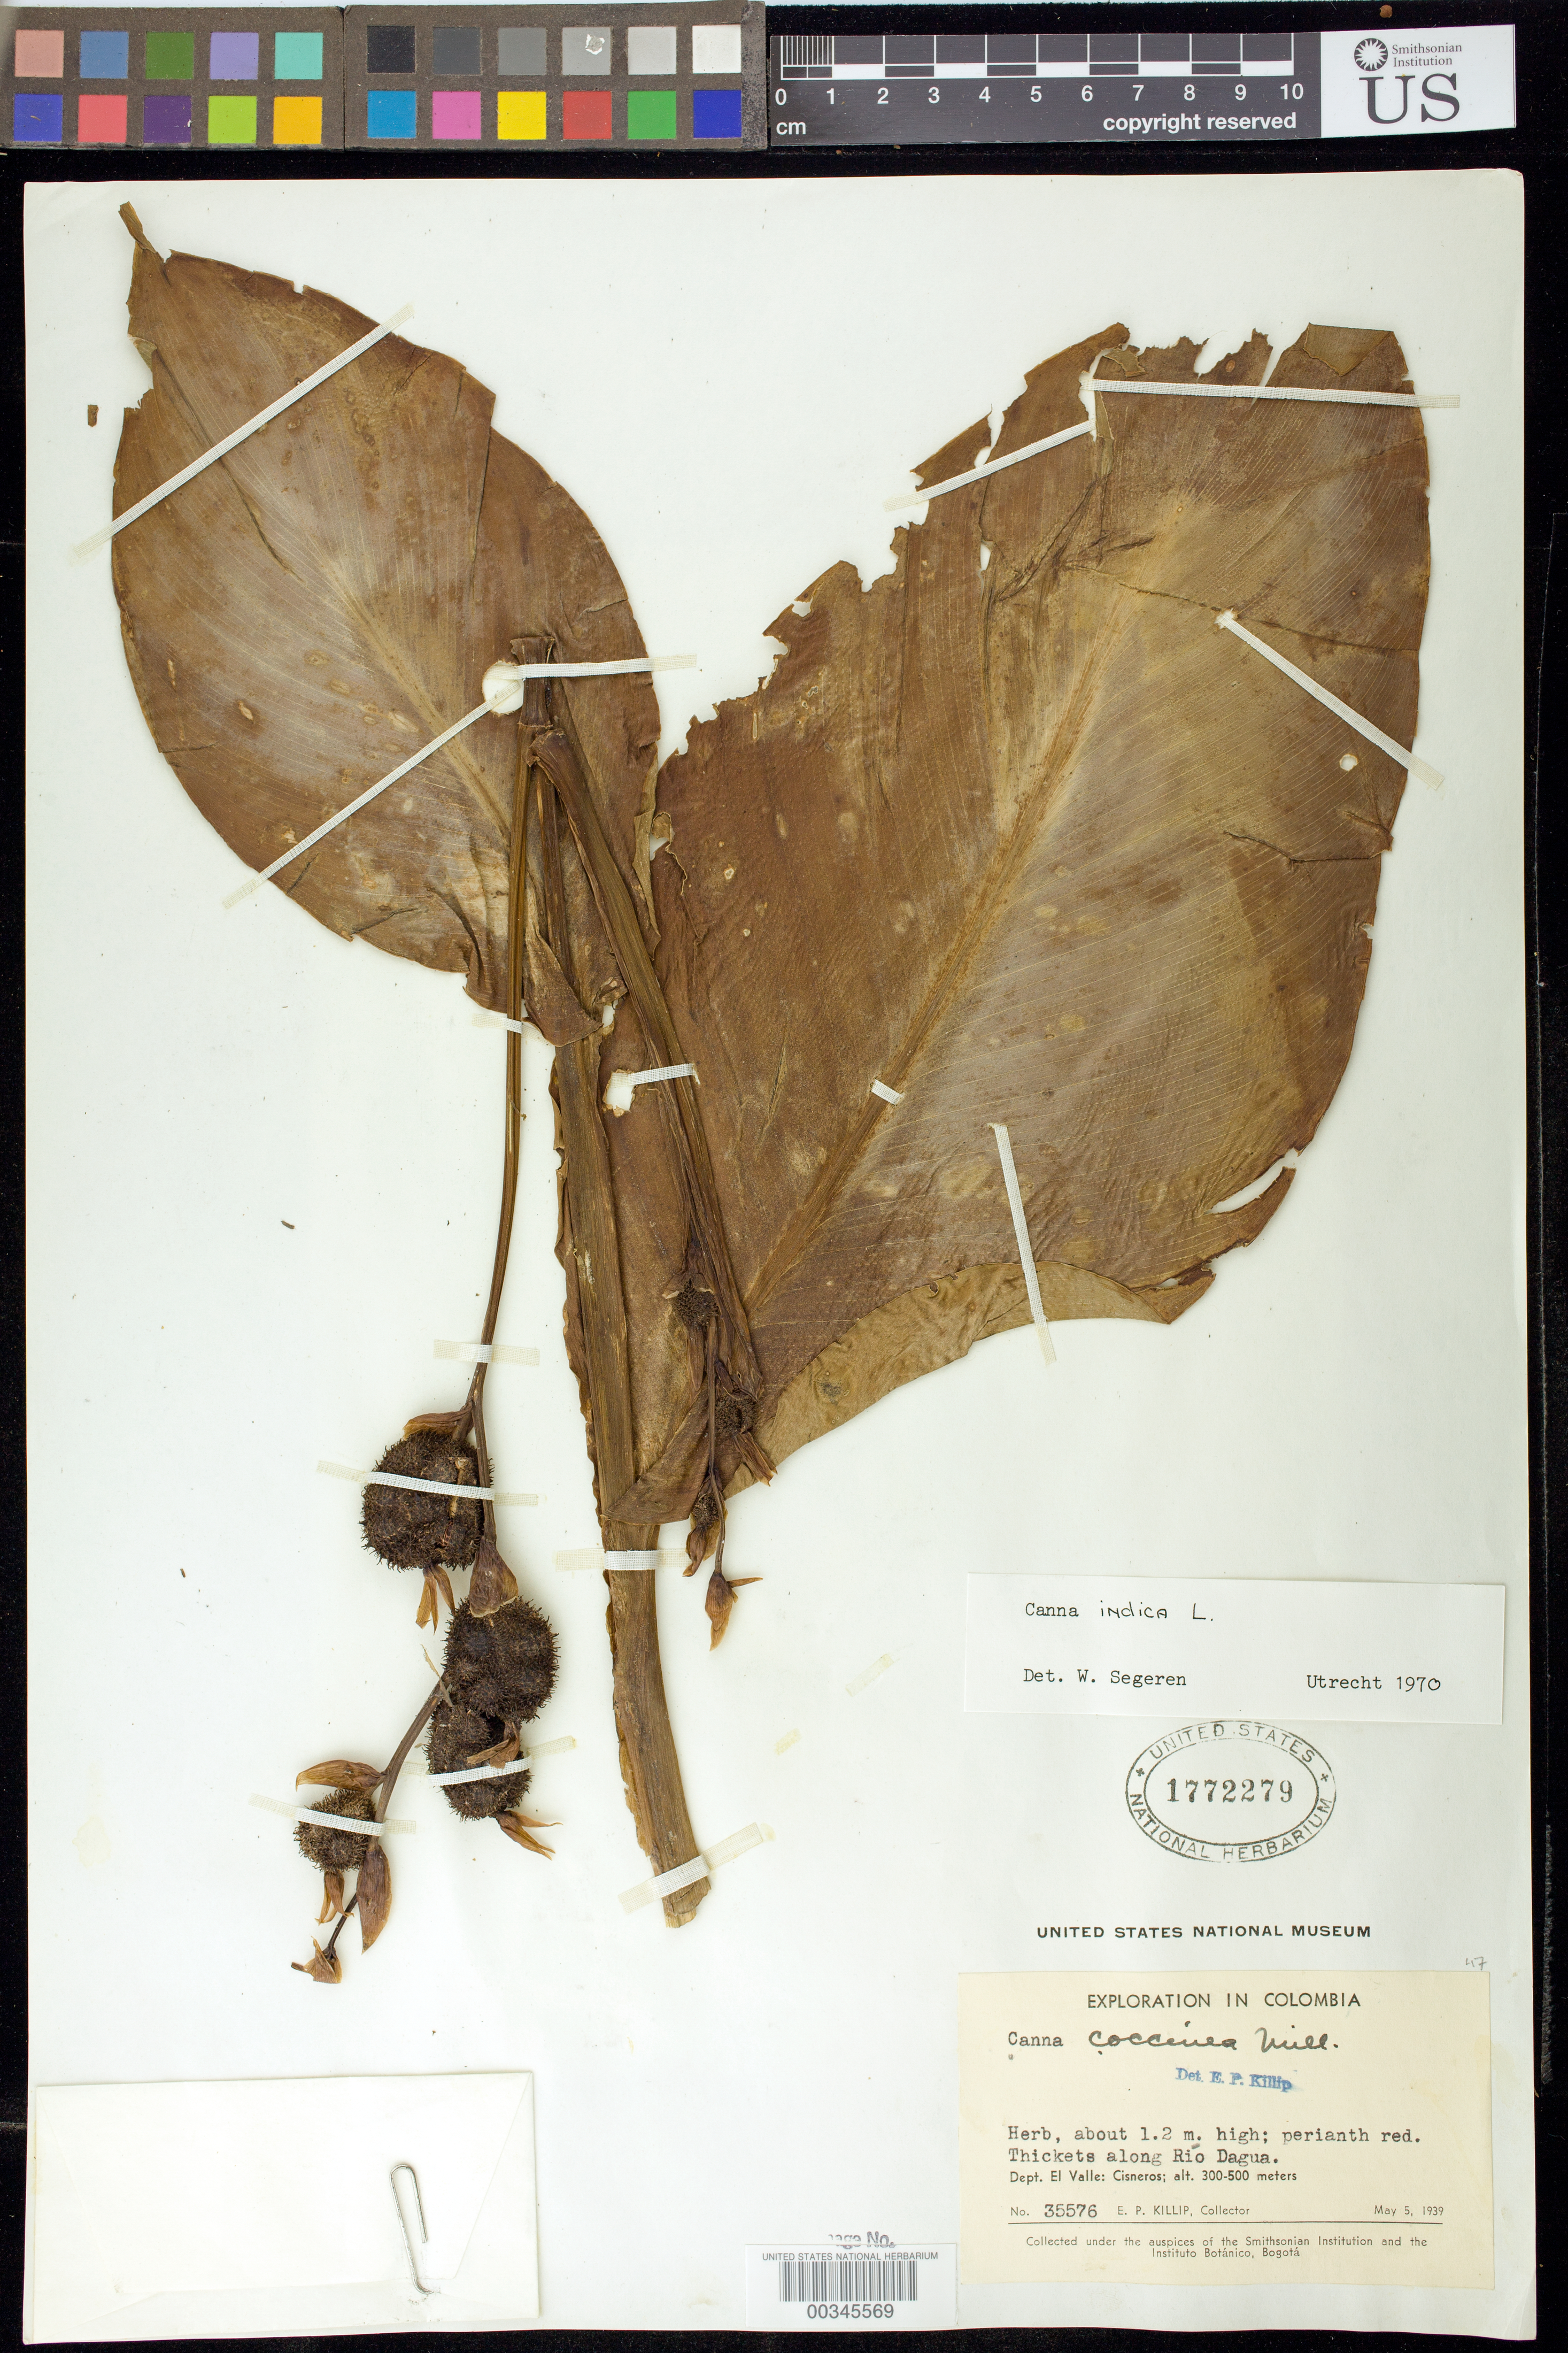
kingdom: Plantae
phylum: Tracheophyta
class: Liliopsida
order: Zingiberales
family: Cannaceae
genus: Canna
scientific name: Canna indica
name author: L.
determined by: Segeren, W.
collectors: E. P. Killip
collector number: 35576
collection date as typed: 05 May 1939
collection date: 1939-05-05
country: Colombia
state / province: Valle del Cauca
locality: El Valle: Cisneros, thickets along Rio Dagua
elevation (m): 300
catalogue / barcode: US 1772279